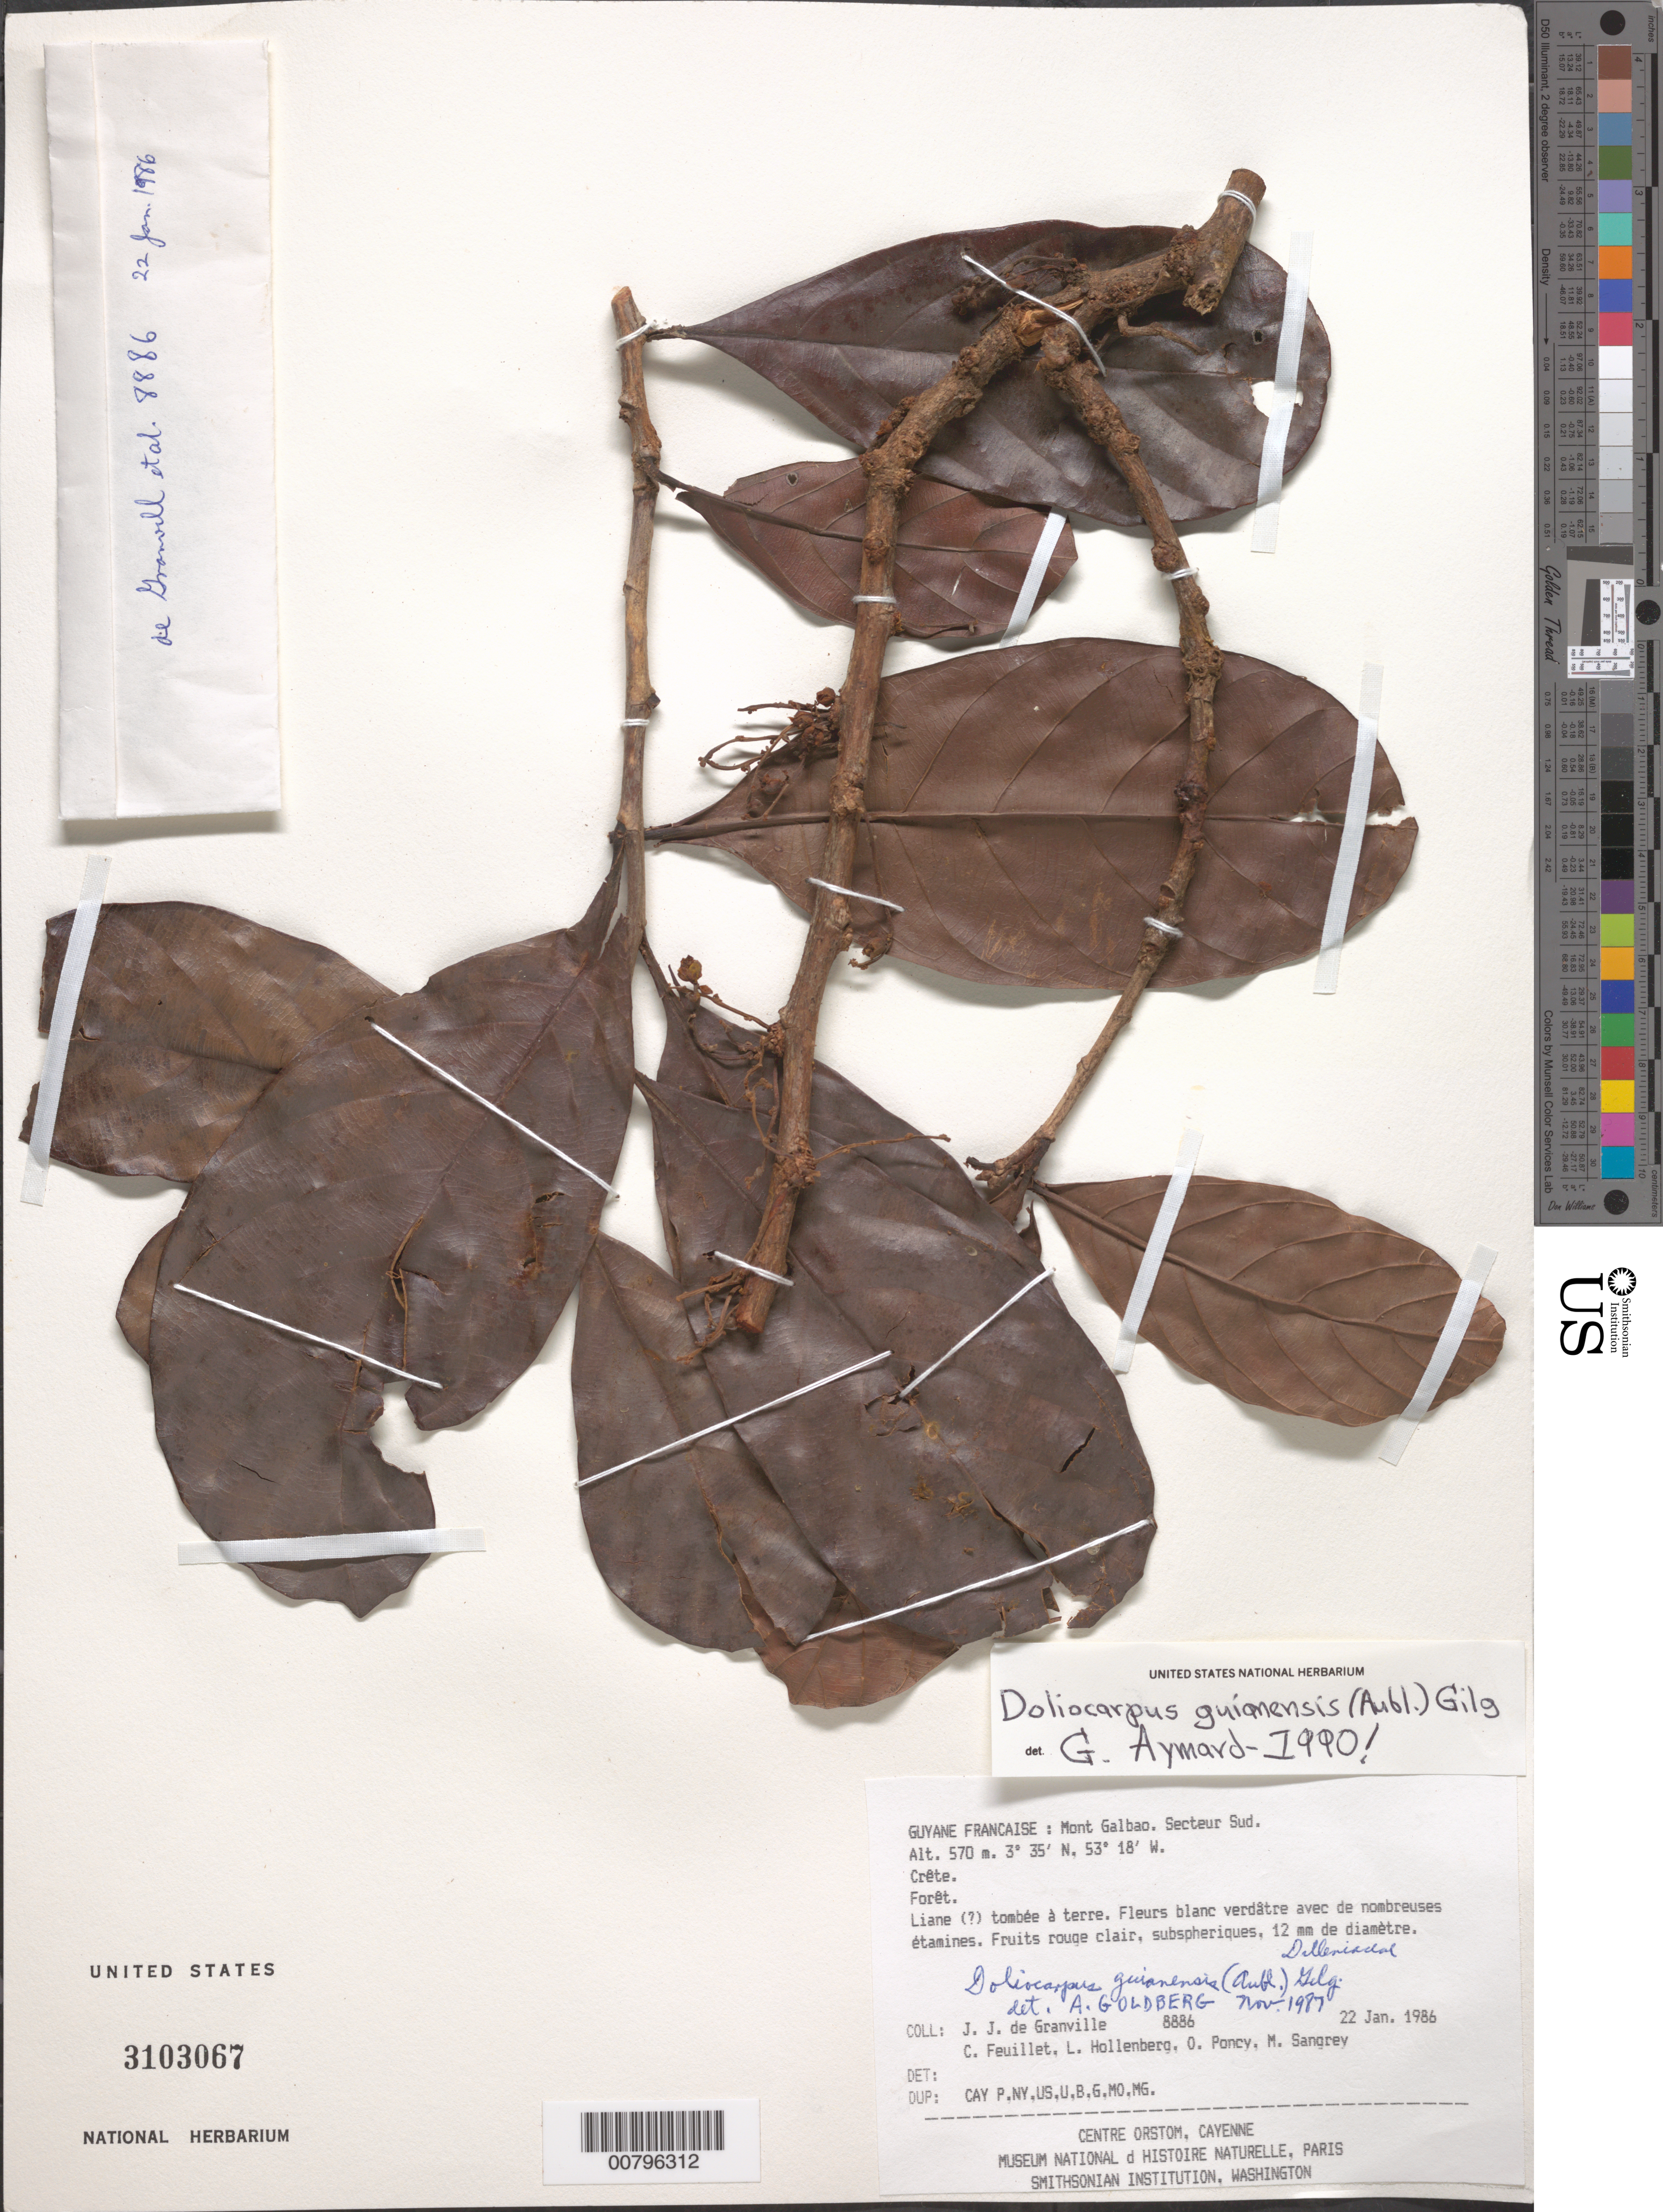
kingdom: Plantae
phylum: Tracheophyta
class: Magnoliopsida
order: Dilleniales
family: Dilleniaceae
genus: Doliocarpus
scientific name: Doliocarpus guianensis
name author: (Aubl.) Gilg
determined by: Aymard C., G. A., (PORT), Univ. Nac. Exp. de los Llanos Ezequiel Zamora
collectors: J.-J. de Granville, C. Feuillet, L. Hollenberg, O. Poncy & M. S. Sangrey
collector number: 8886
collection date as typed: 22-Jan-86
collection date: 1986-01-22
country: French Guiana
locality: Mont Galbao. Secteur Sud. Crête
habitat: Forêt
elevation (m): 570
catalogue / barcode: US 3103067